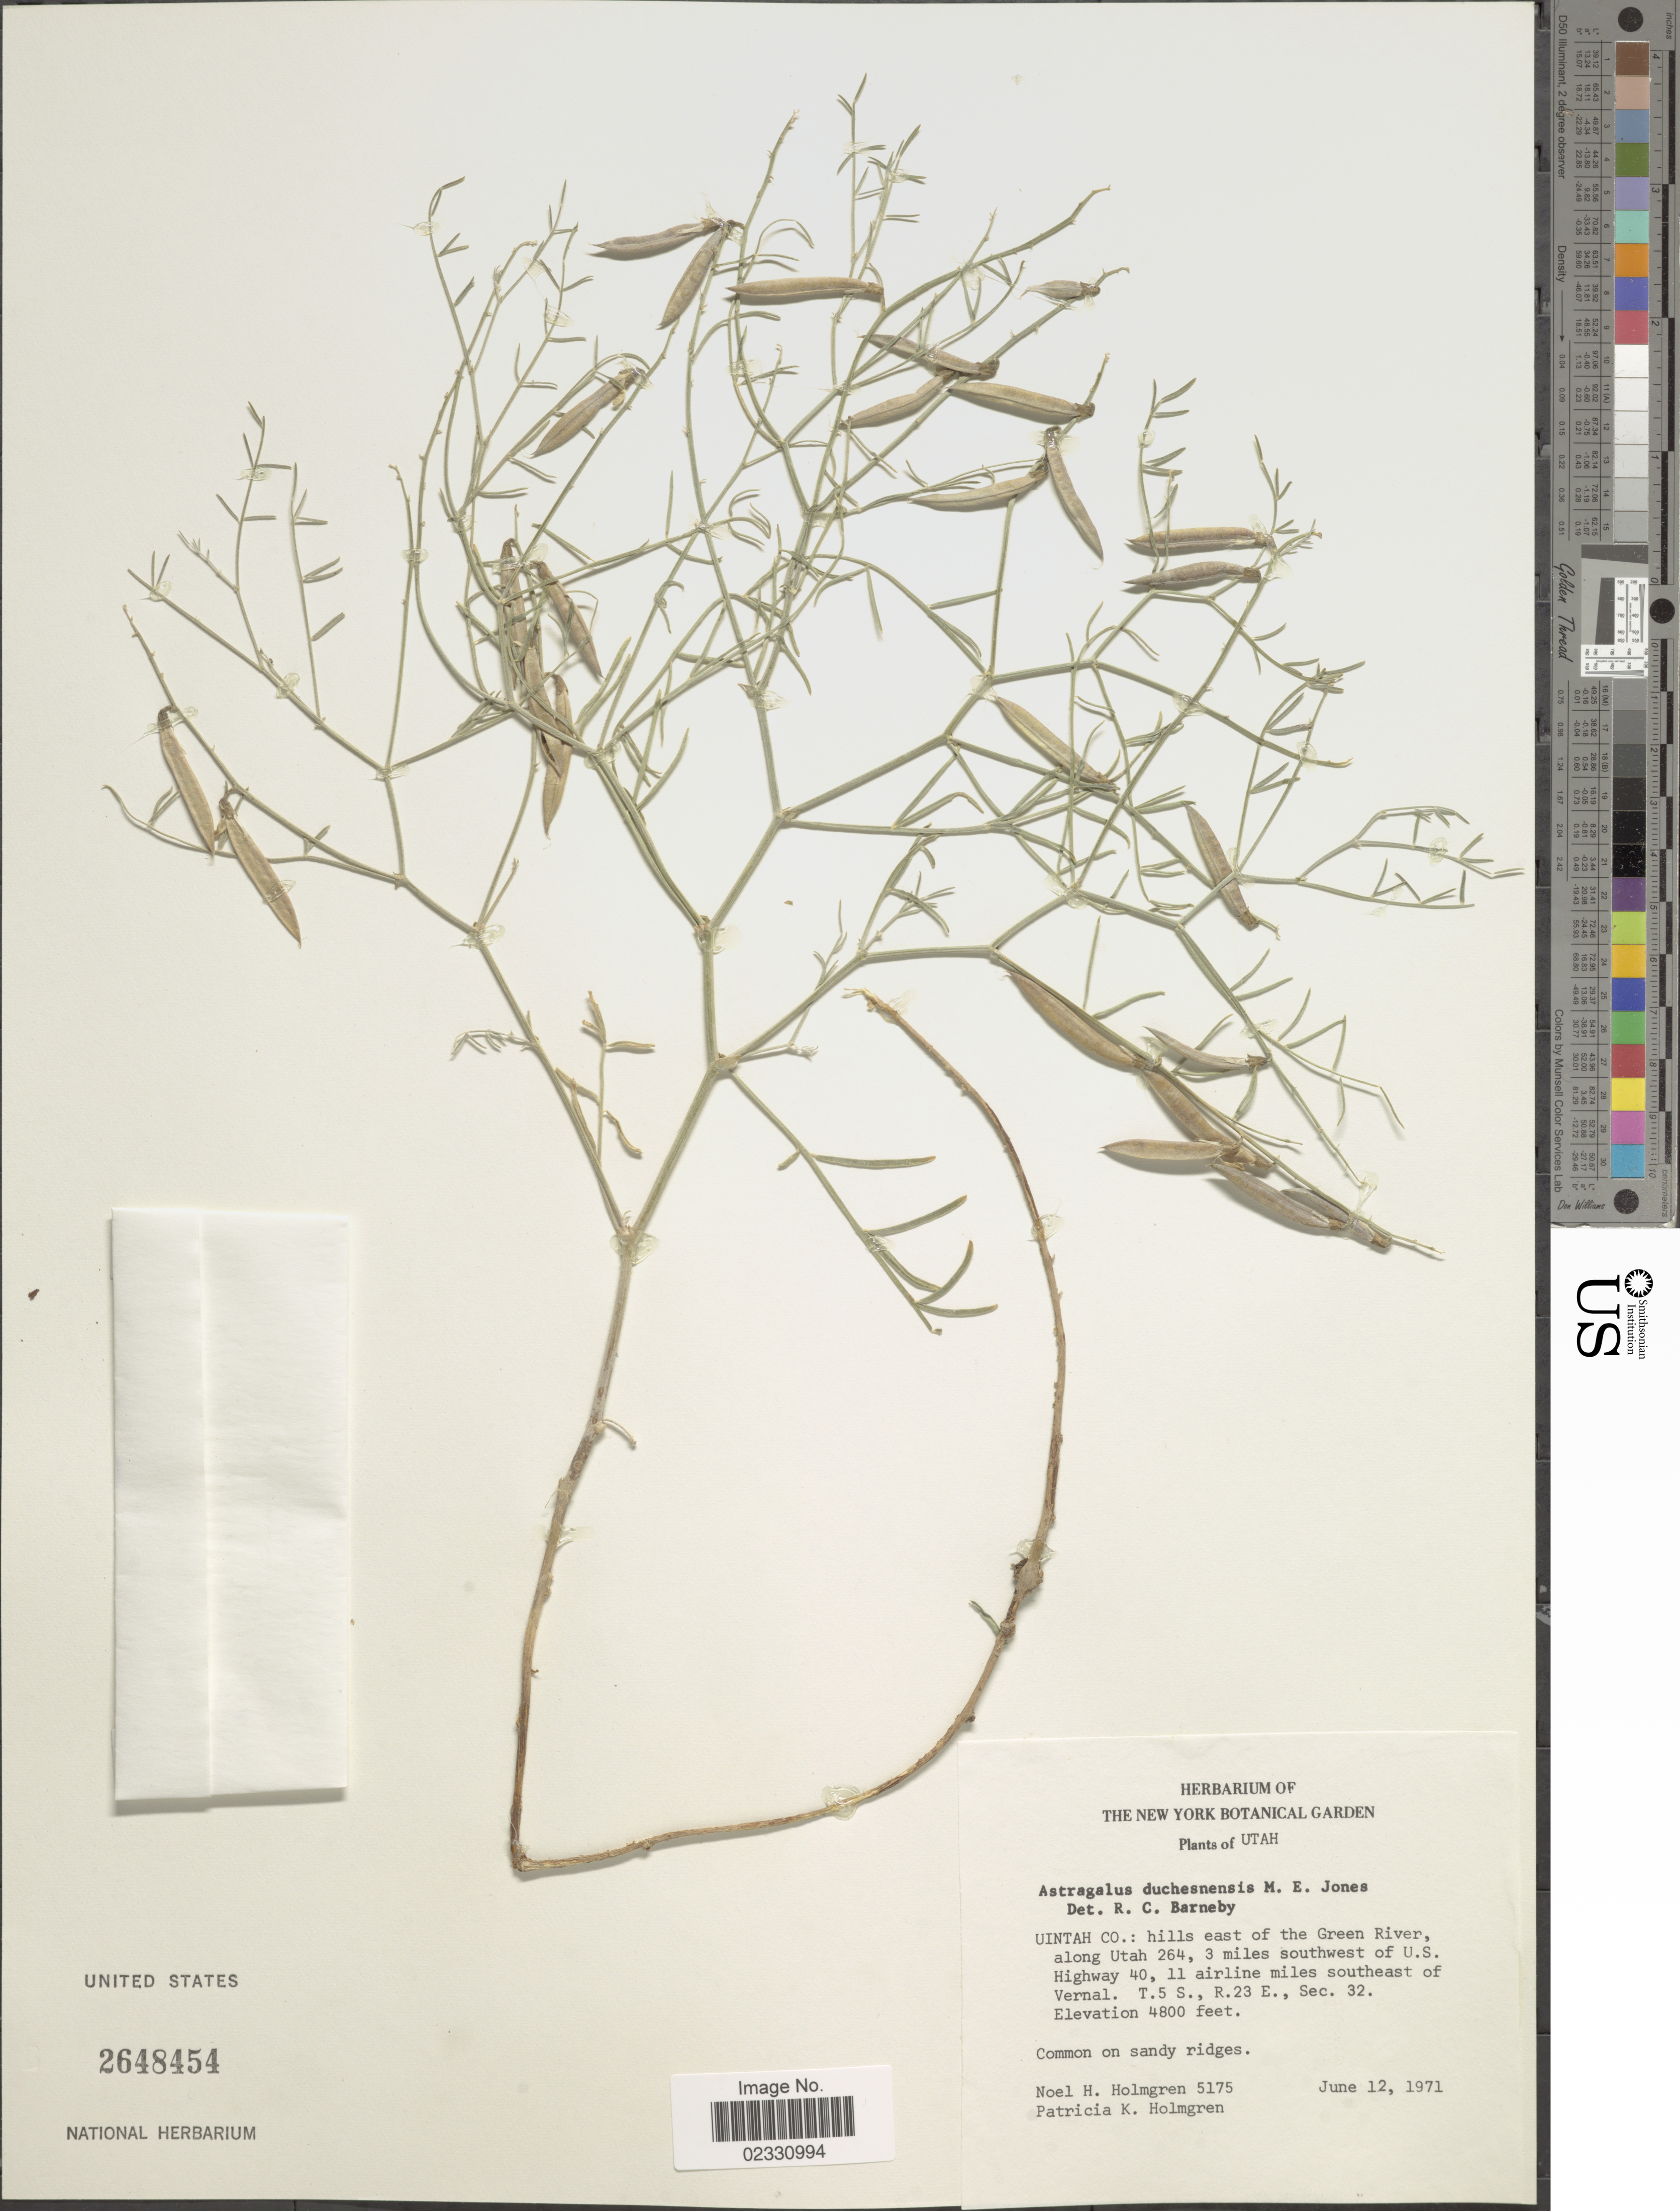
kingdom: Plantae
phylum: Tracheophyta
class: Magnoliopsida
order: Fabales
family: Fabaceae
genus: Astragalus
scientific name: Astragalus duchesnensis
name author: M.E. Jones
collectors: N. H. Holmgren & P. K. Holmgren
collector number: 5175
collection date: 1971-06-12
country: United States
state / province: Utah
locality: Uintah Co: Hills east of the Green River, along Utah 264, 3 miles southwest of U.S. Highway 40, 11 airline miles southeast of Vernal. T. 5 S., R. 23 E., Sec. 32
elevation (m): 1463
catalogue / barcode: US 2648454